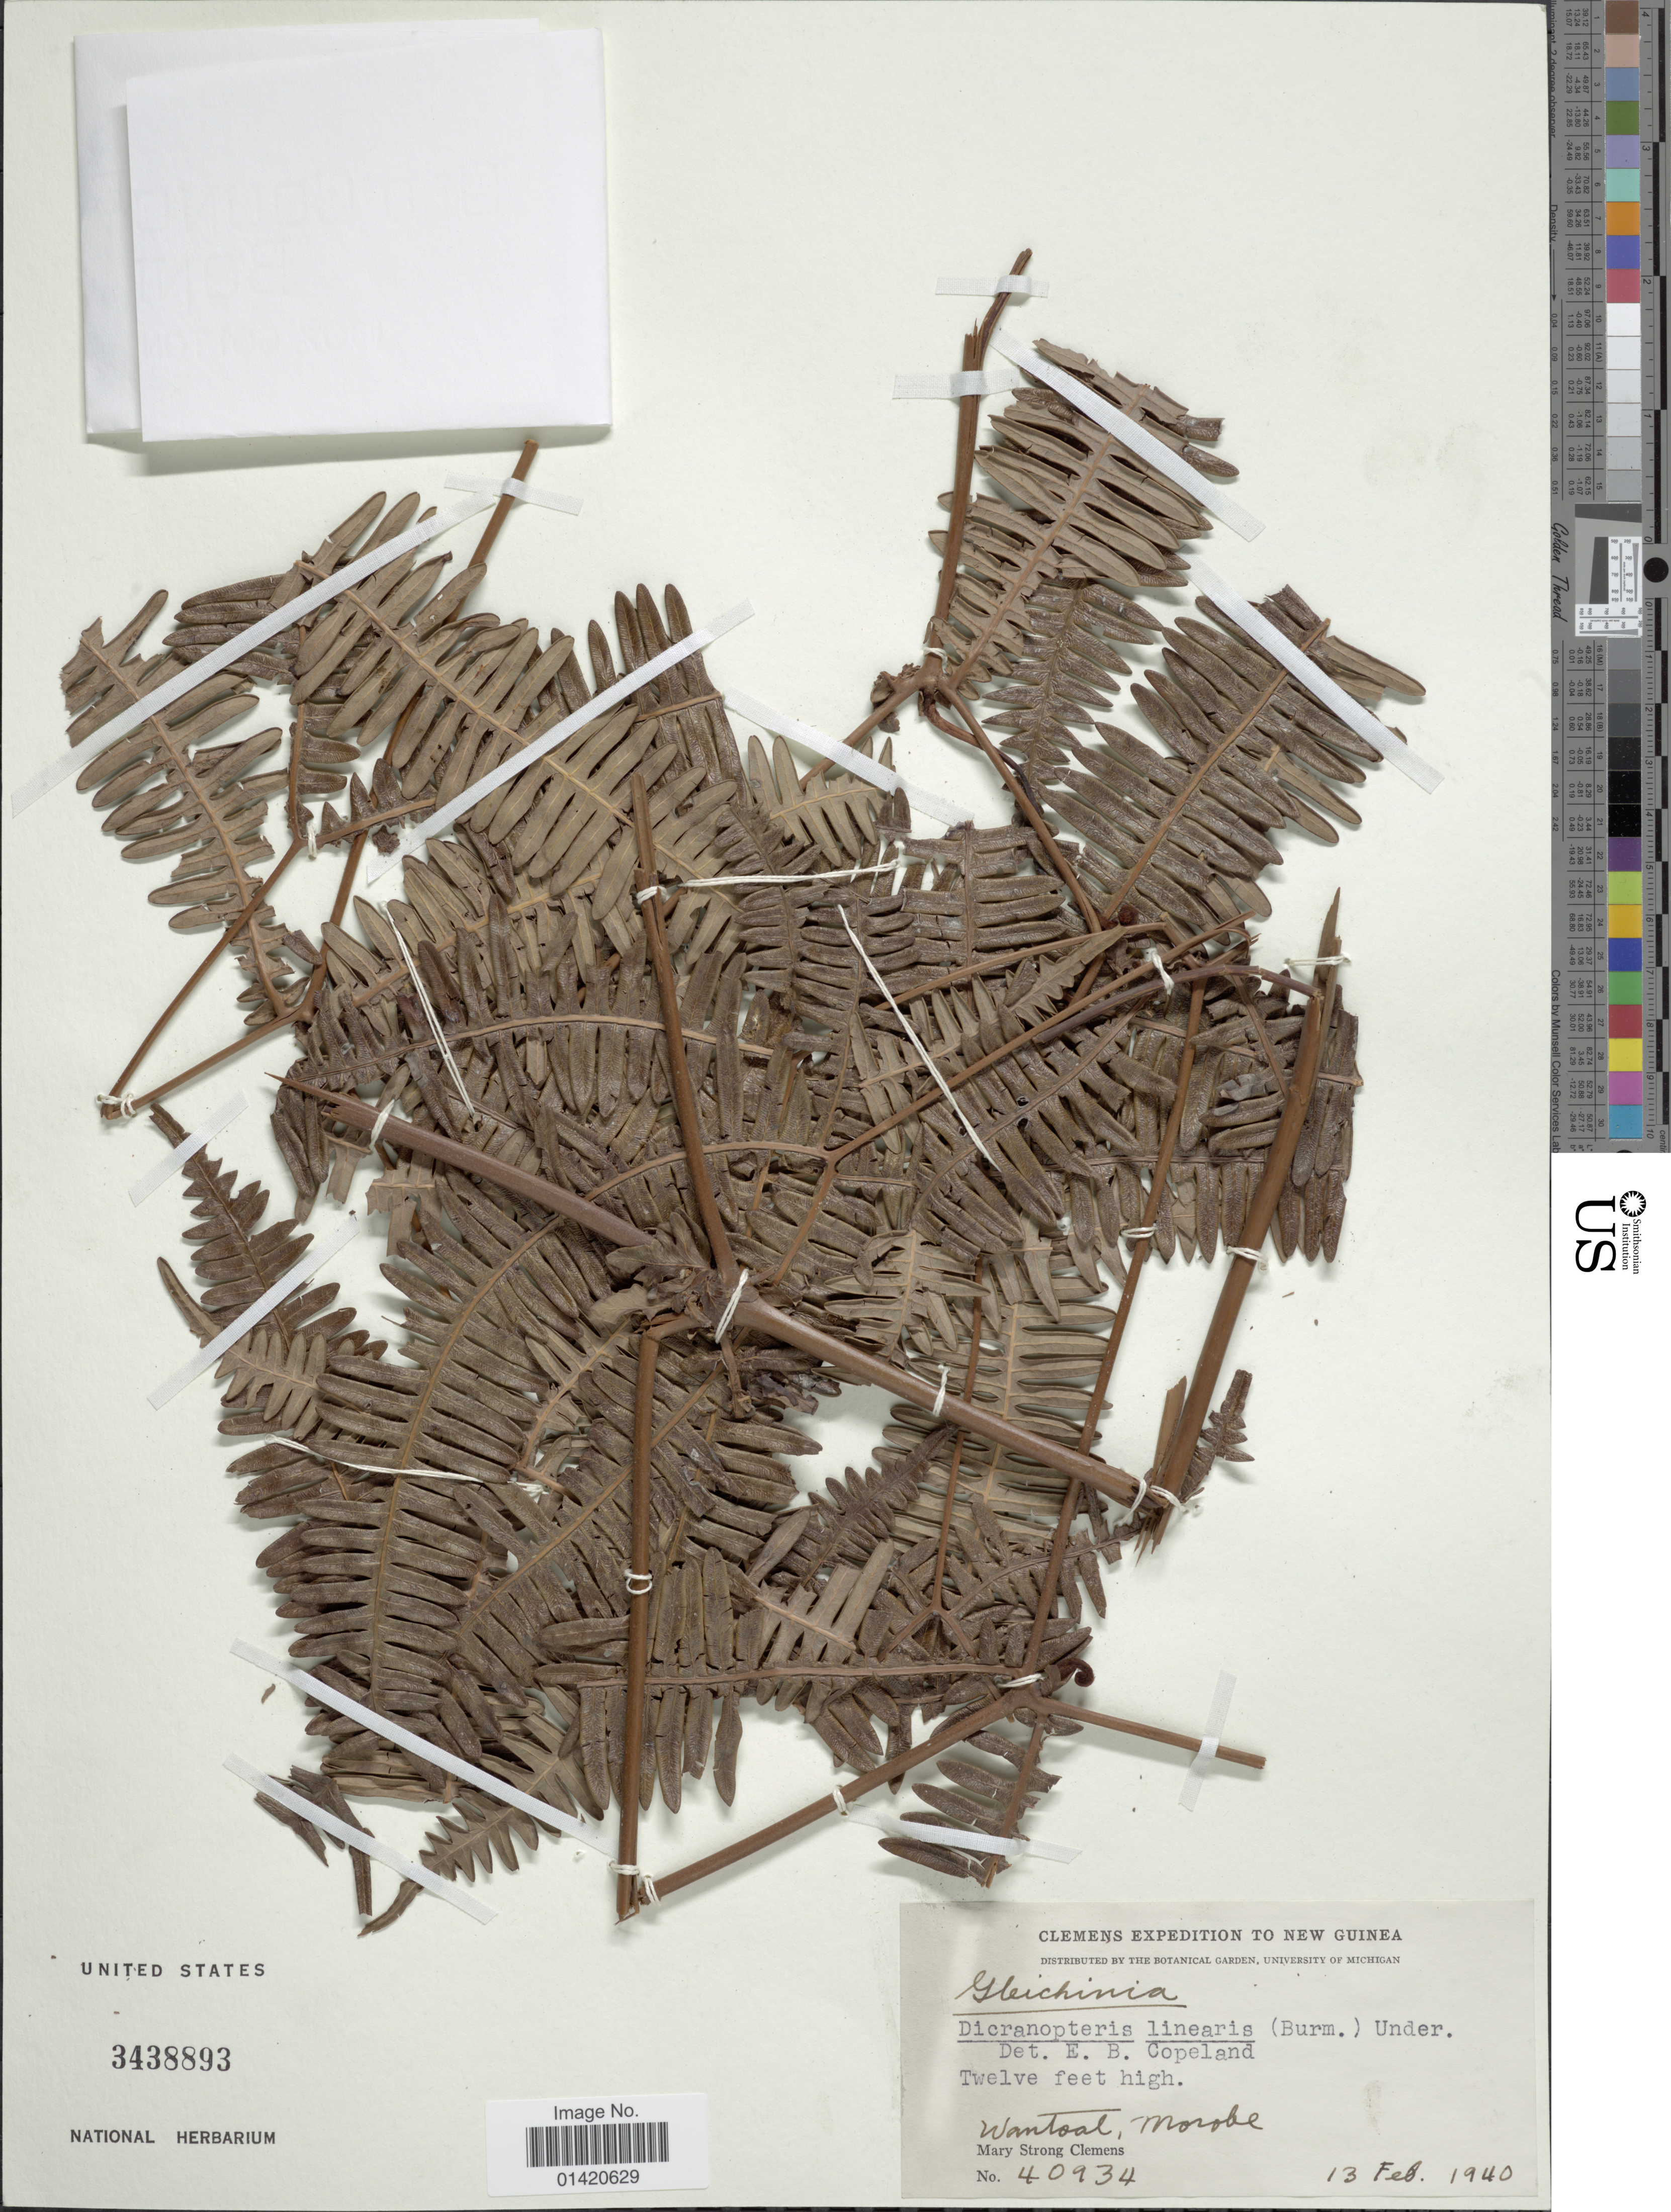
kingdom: Plantae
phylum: Tracheophyta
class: Polypodiopsida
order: Gleicheniales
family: Gleicheniaceae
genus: Dicranopteris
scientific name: Dicranopteris linearis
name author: (Burm. f.) Underw.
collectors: M. S. Clemens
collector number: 40934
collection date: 1940-02-13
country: Papua New Guinea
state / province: Morobe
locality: Wantoal, Morobe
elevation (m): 37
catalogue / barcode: US 3438893